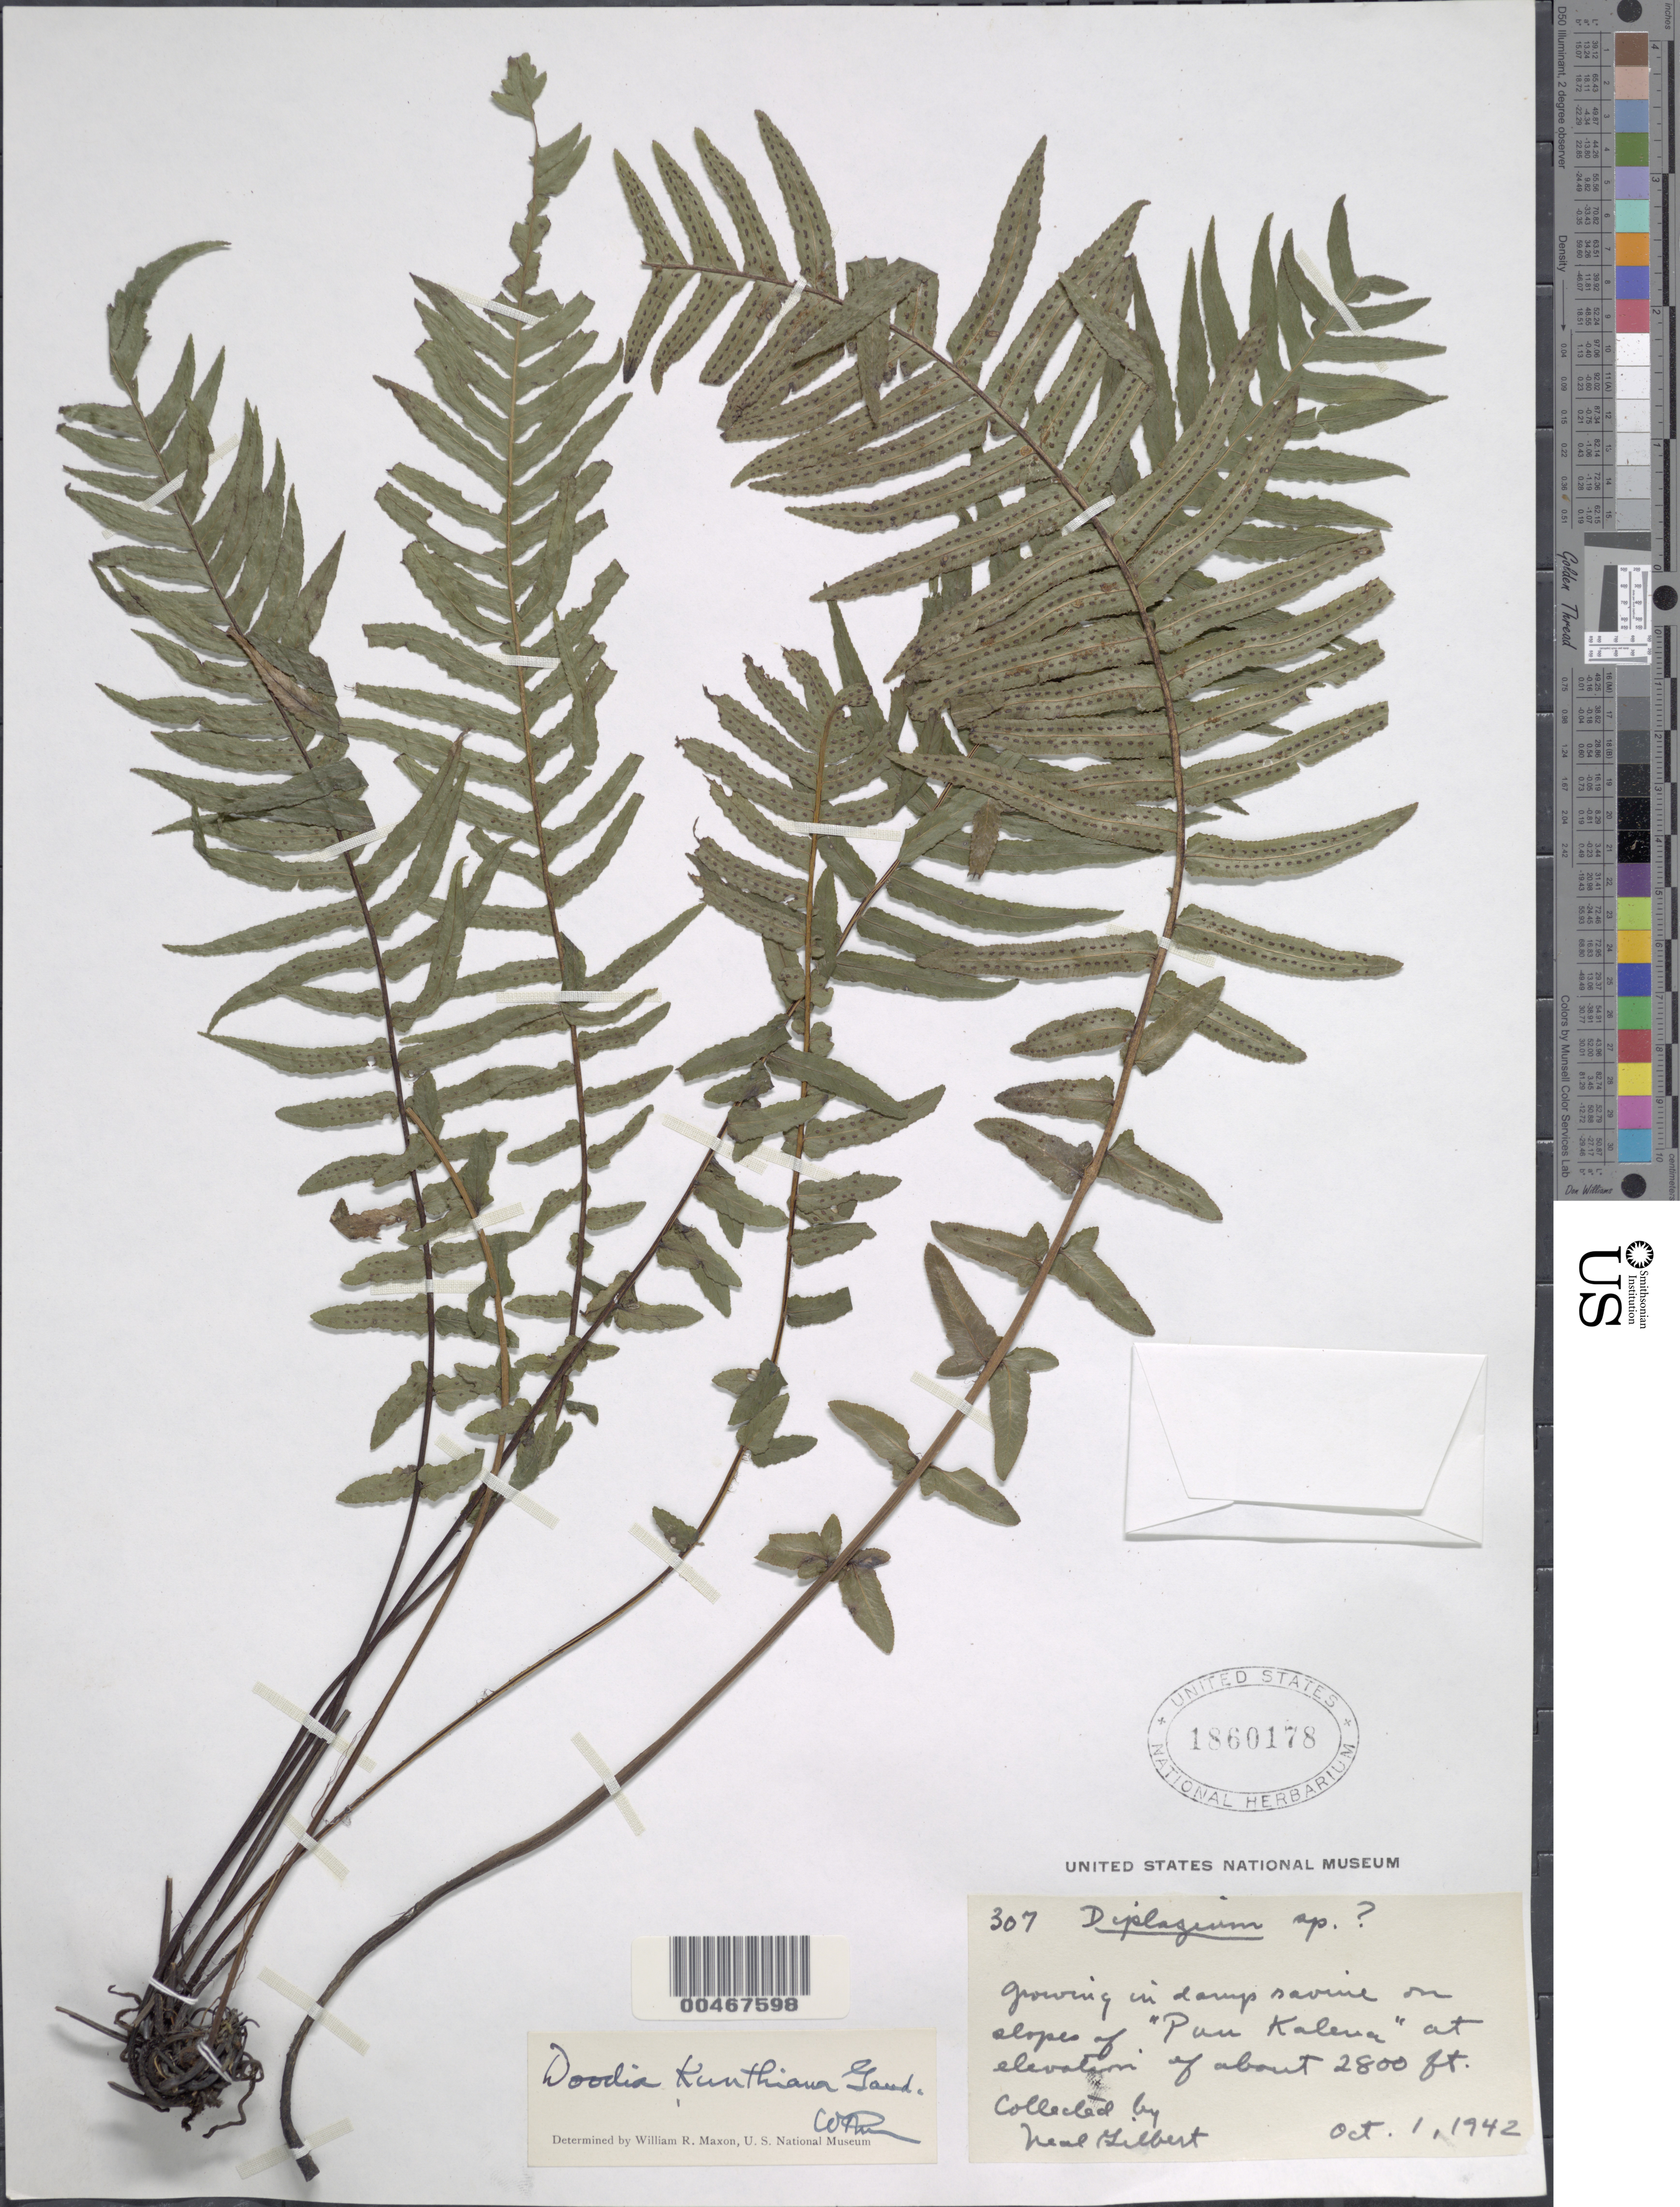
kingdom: Plantae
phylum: Tracheophyta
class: Polypodiopsida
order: Polypodiales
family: Blechnaceae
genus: Doodia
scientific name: Doodia kunthiana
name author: Gaudich.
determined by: Maxon, W. R.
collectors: N. Gilbert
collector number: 307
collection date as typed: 1 Oct 1942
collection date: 1942-10-01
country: United States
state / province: Hawaii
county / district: Honolulu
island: Oahu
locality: Slopes of Puu Kalena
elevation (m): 853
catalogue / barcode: US 1860178